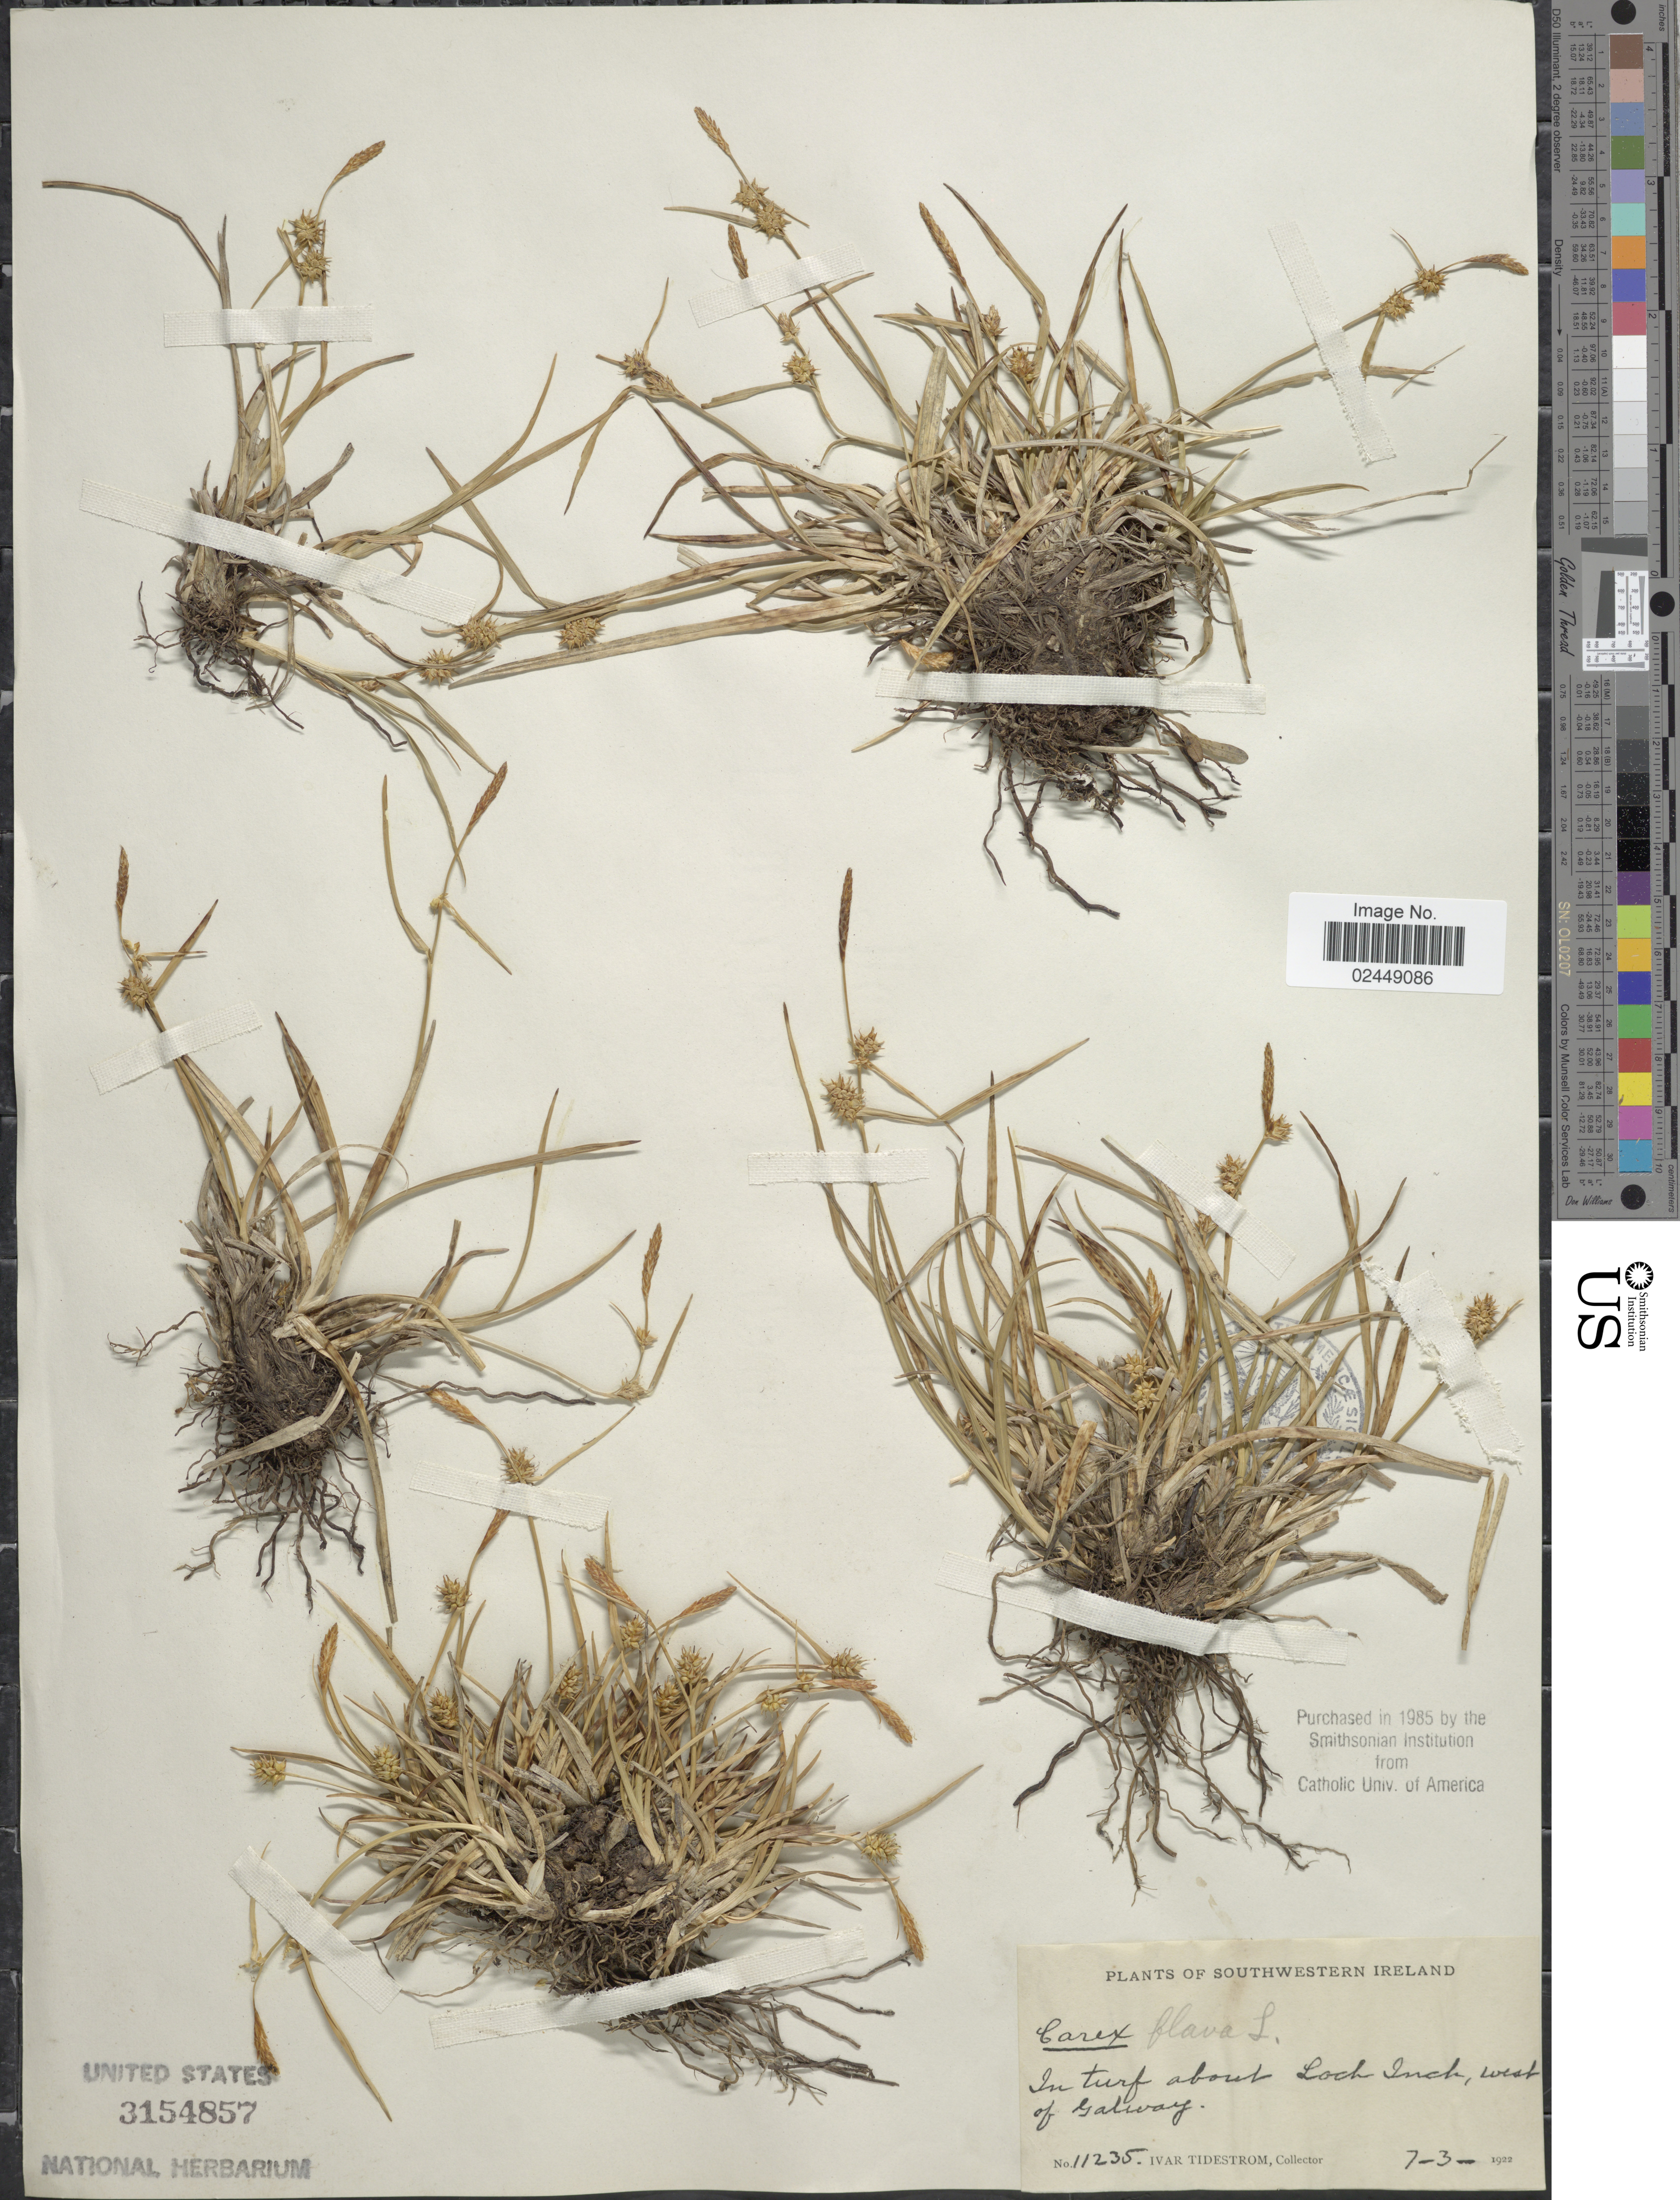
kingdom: Plantae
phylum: Tracheophyta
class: Liliopsida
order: Poales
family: Cyperaceae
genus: Carex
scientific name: Carex flava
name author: L.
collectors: I. F. Tidestrom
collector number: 11235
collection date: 1922-03-07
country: Ireland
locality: Southwestern Ireland, In turf about Loch Inch, west of Galway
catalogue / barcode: US 3154857